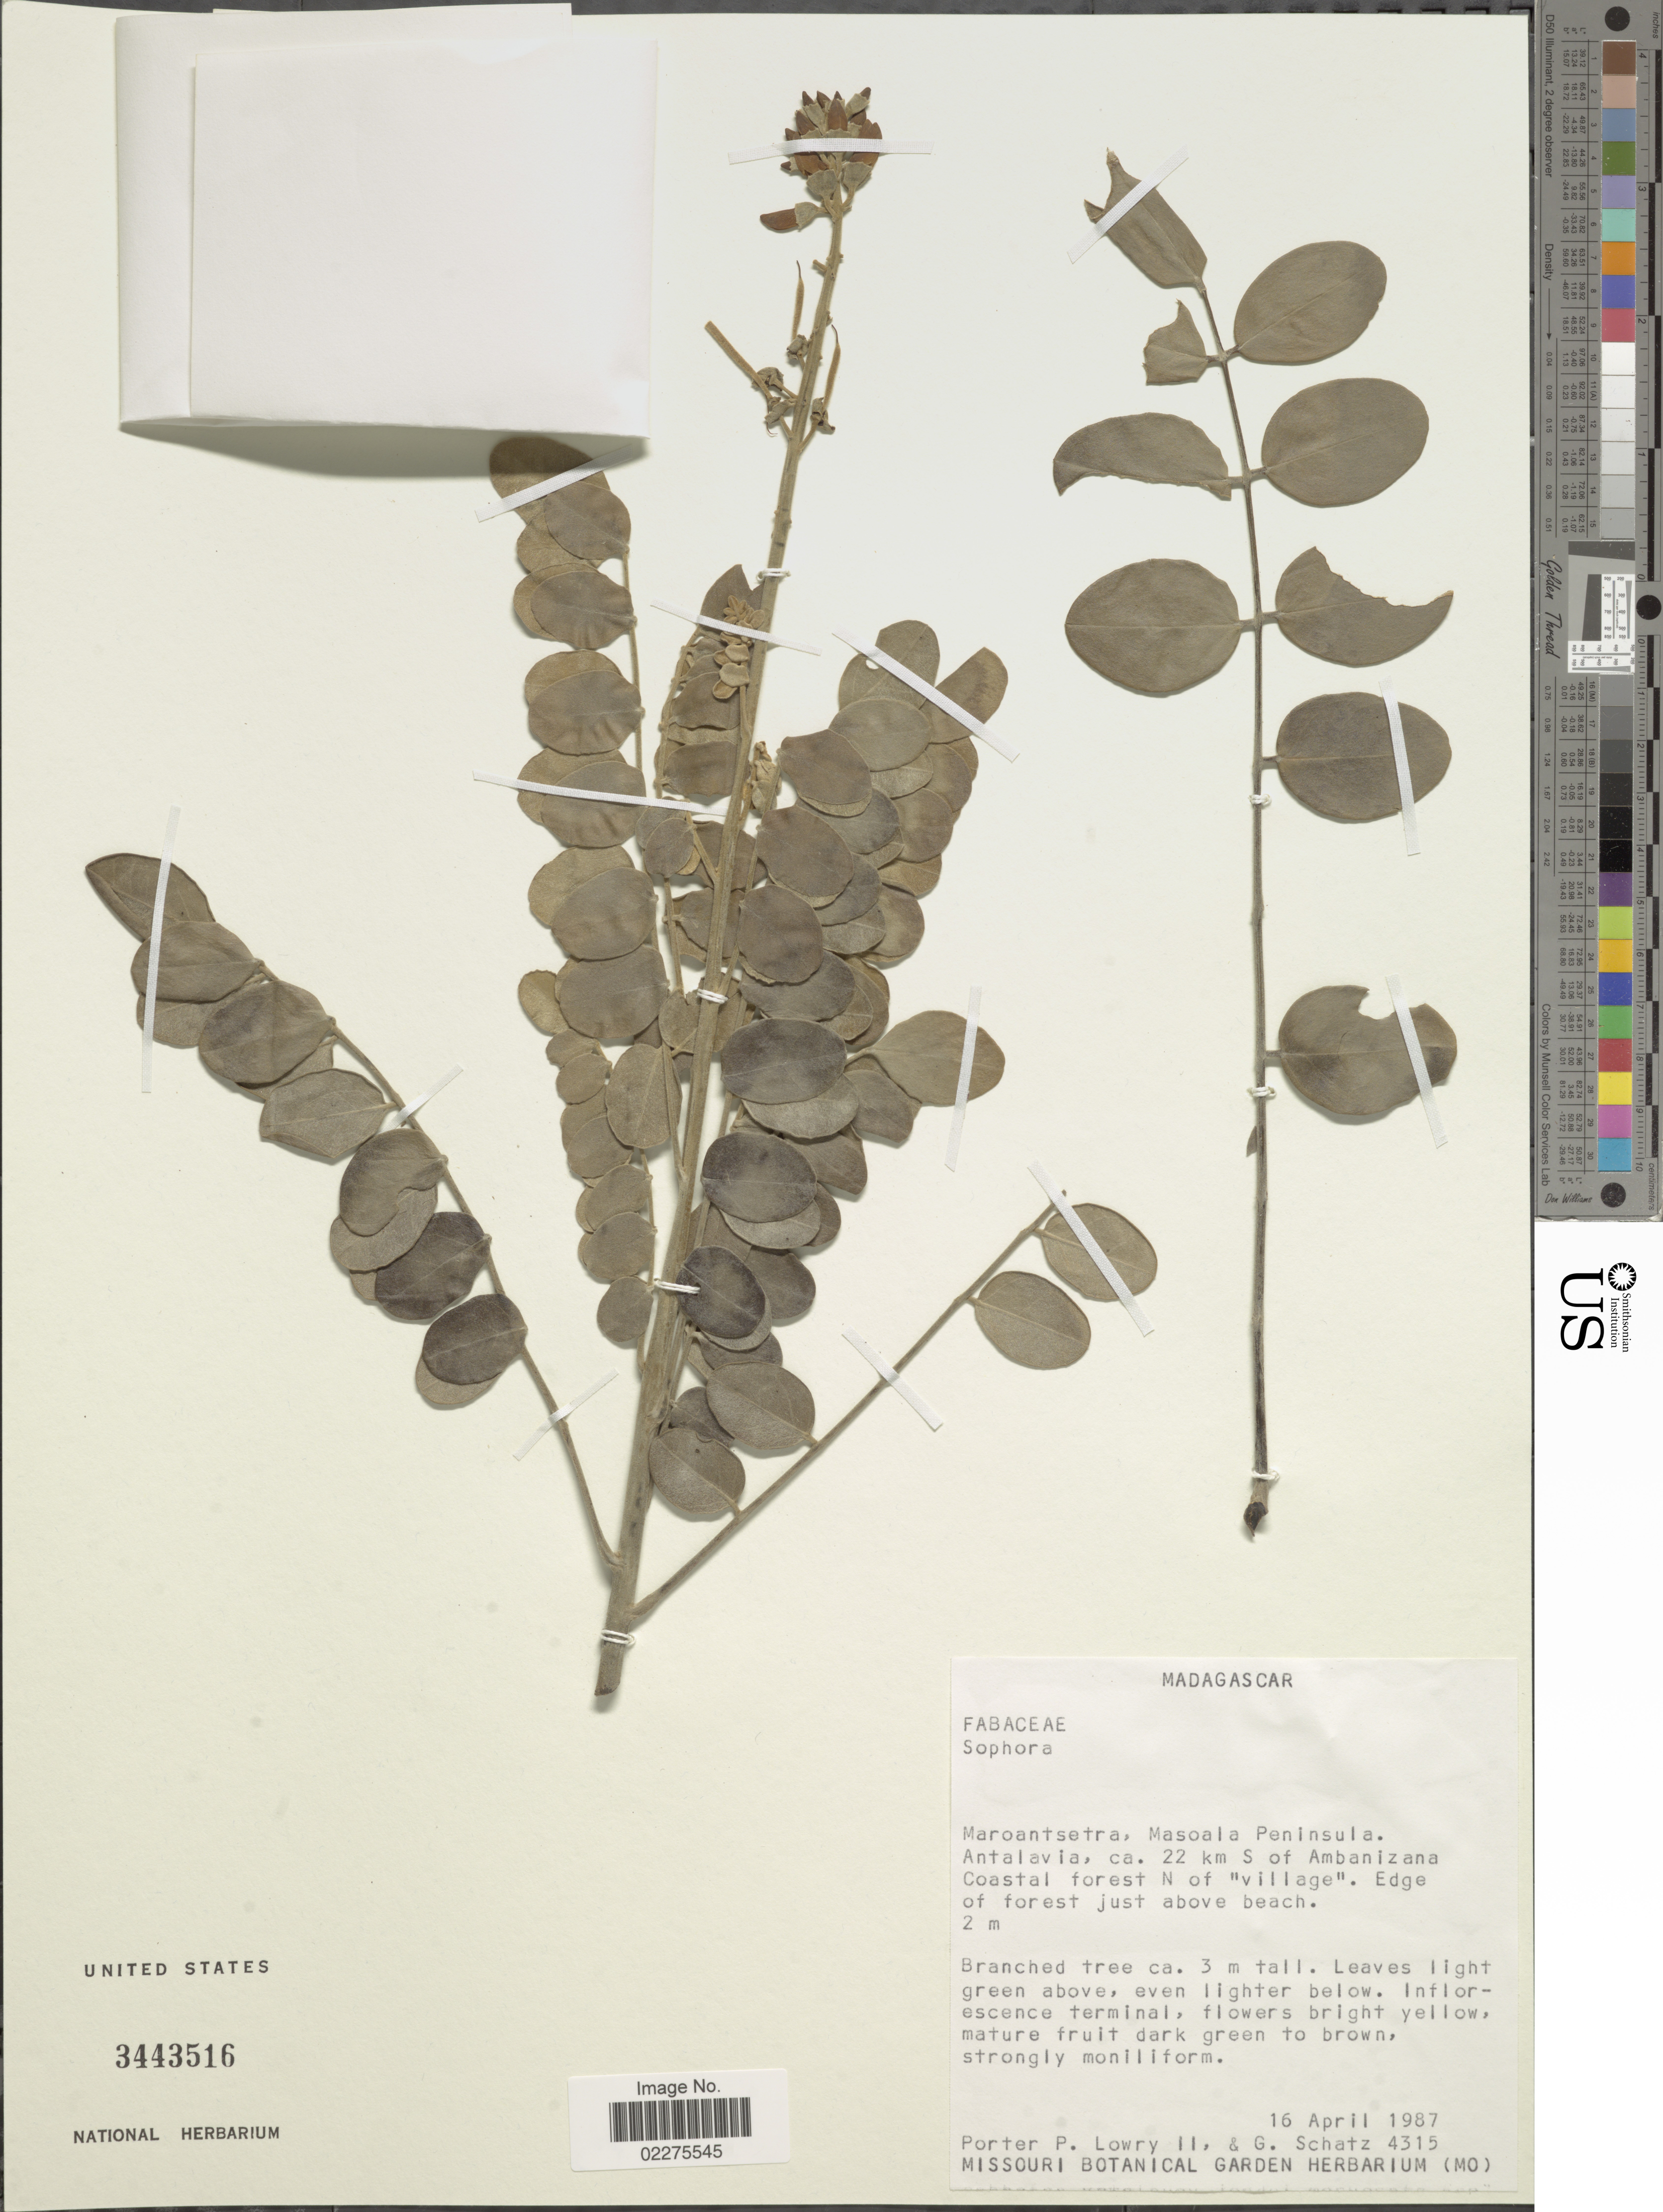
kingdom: Plantae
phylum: Tracheophyta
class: Magnoliopsida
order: Fabales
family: Fabaceae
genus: Sophora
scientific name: Sophora sp.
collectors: P. P. Lowry & G. C. Schatz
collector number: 4315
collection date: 1987-04-16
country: Madagascar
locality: Maroantsetra, Masoala Peninsula. Antalevia, ca. 22 km S of Ambizana Coastal forest N of "village"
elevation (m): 2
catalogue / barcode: US 3443516